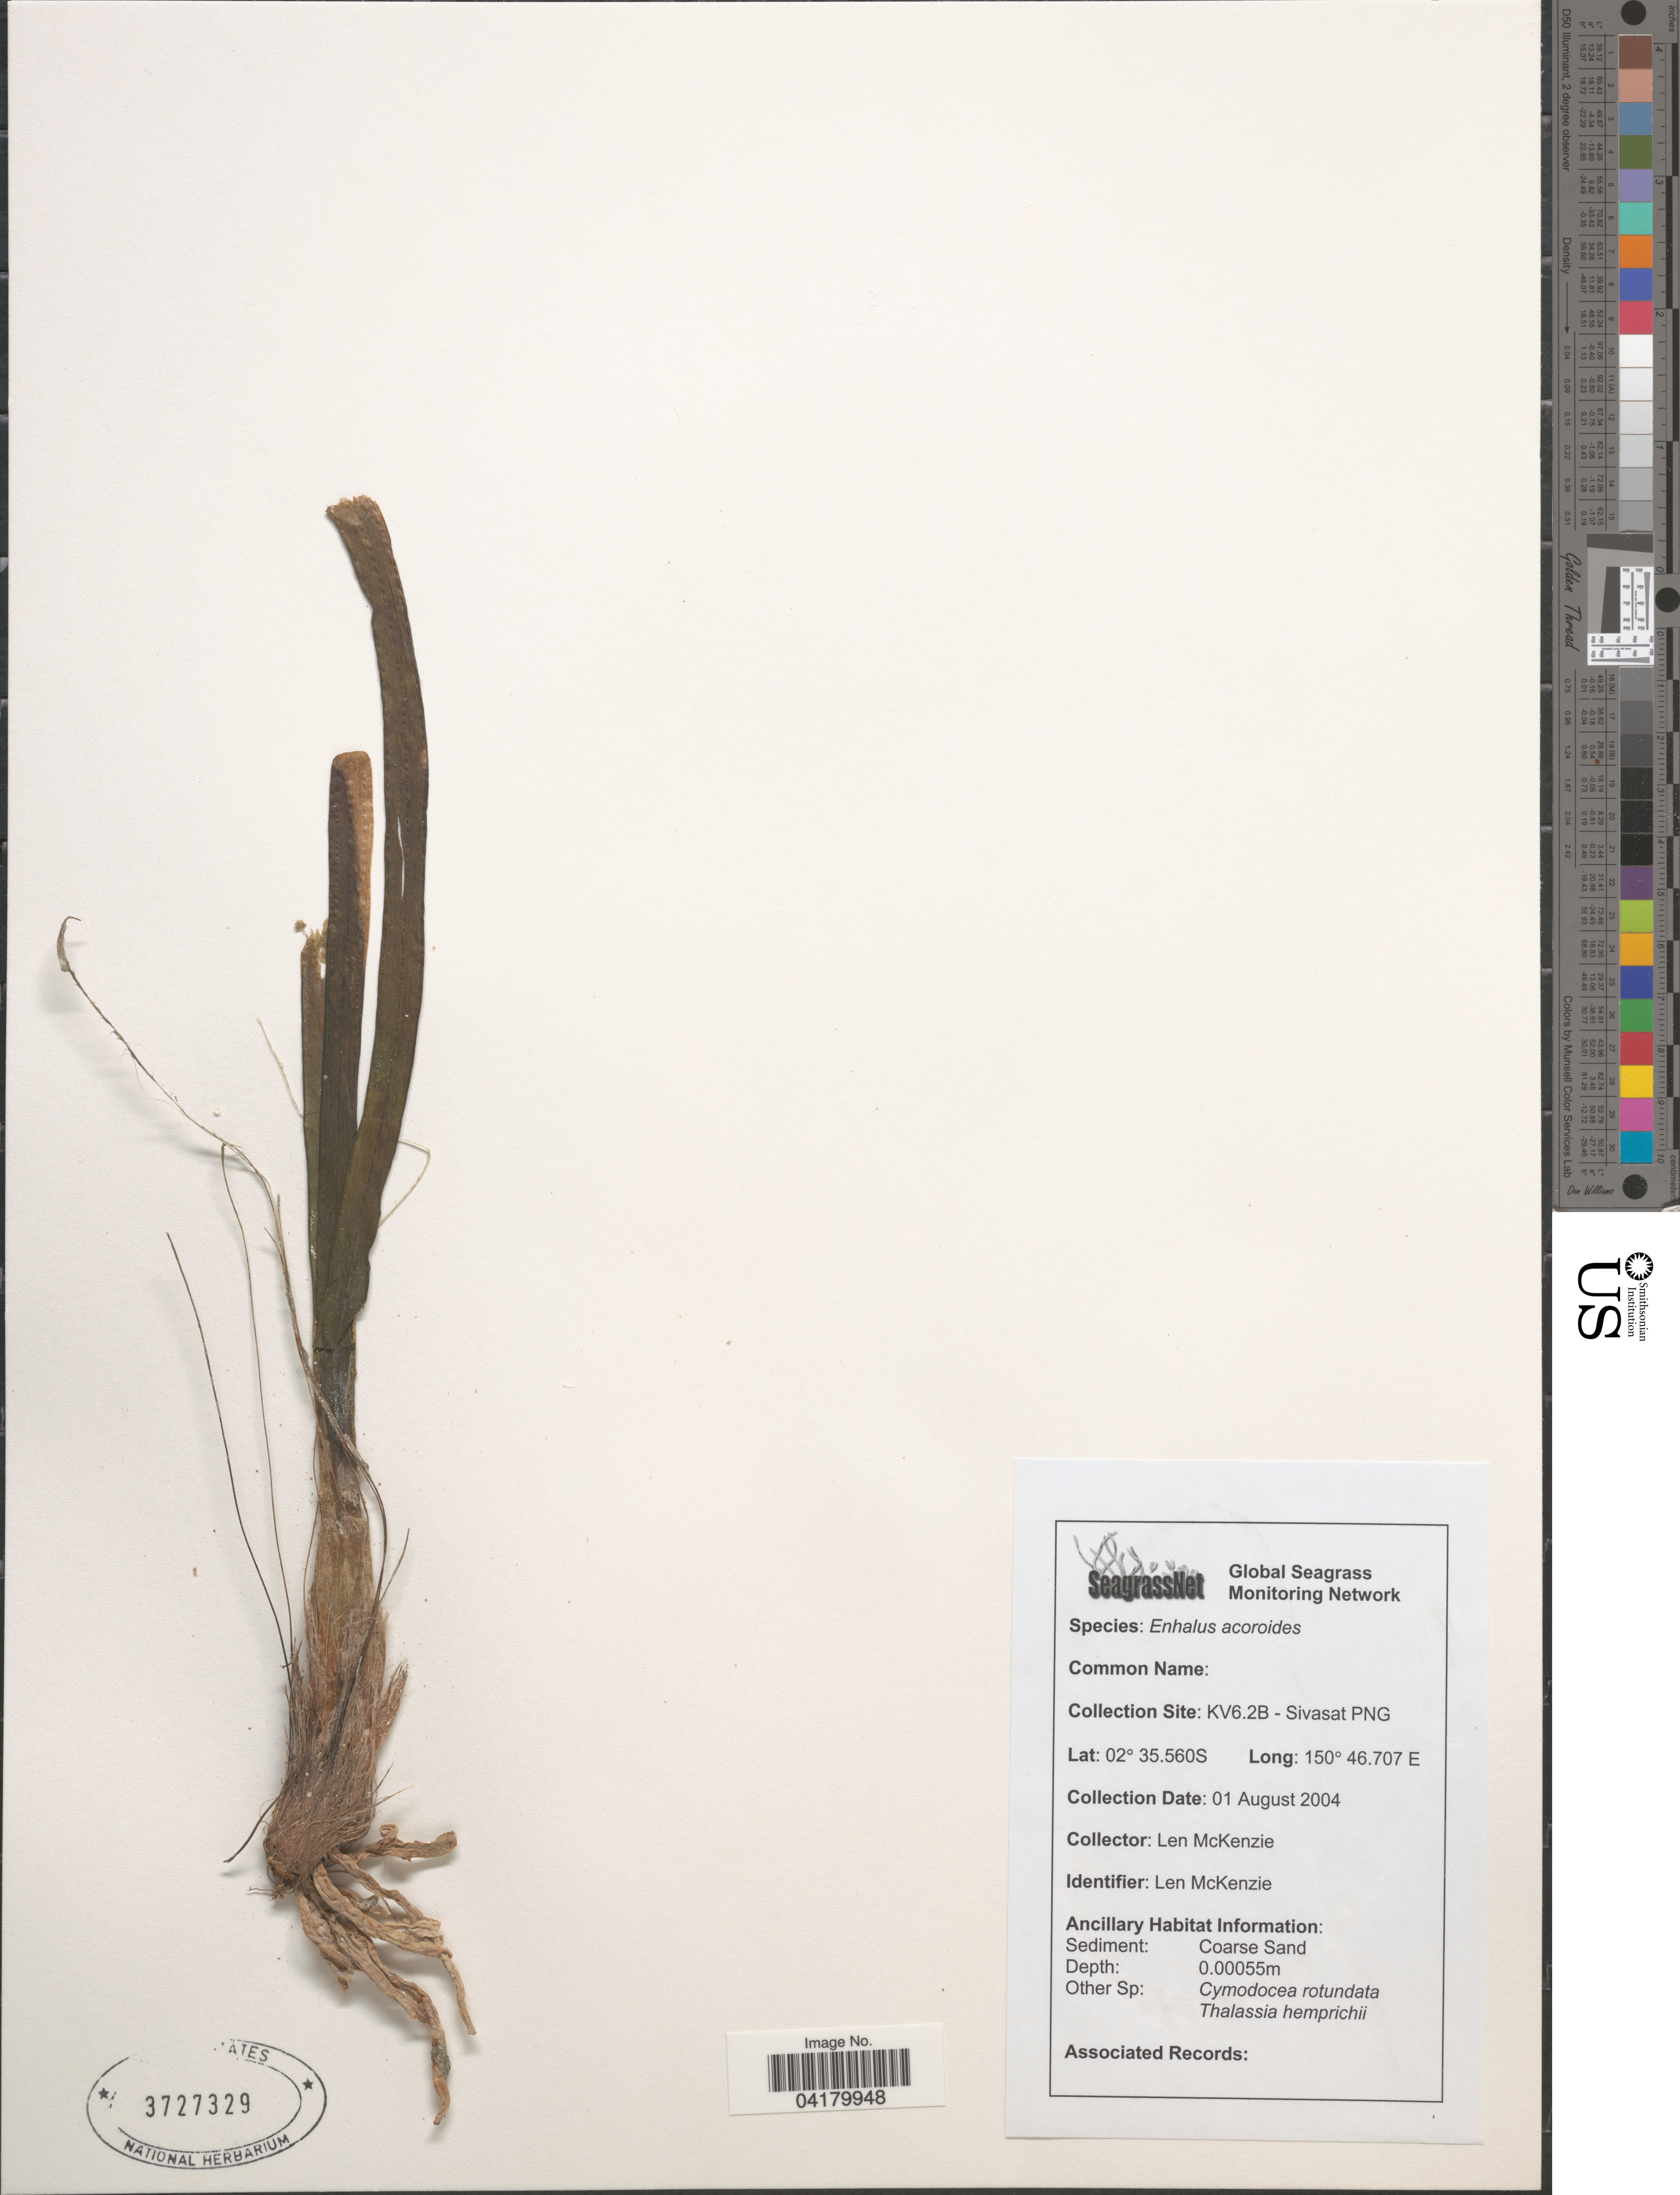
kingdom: Plantae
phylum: Tracheophyta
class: Liliopsida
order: Alismatales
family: Hydrocharitaceae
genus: Enhalus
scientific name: Enhalus acoroides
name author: (L. f.) Royle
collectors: L. McKenzie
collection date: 2004-08-01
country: Papua New Guinea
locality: Collection Site: KV6.2B - Sivasat PNG.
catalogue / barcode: US 3727329